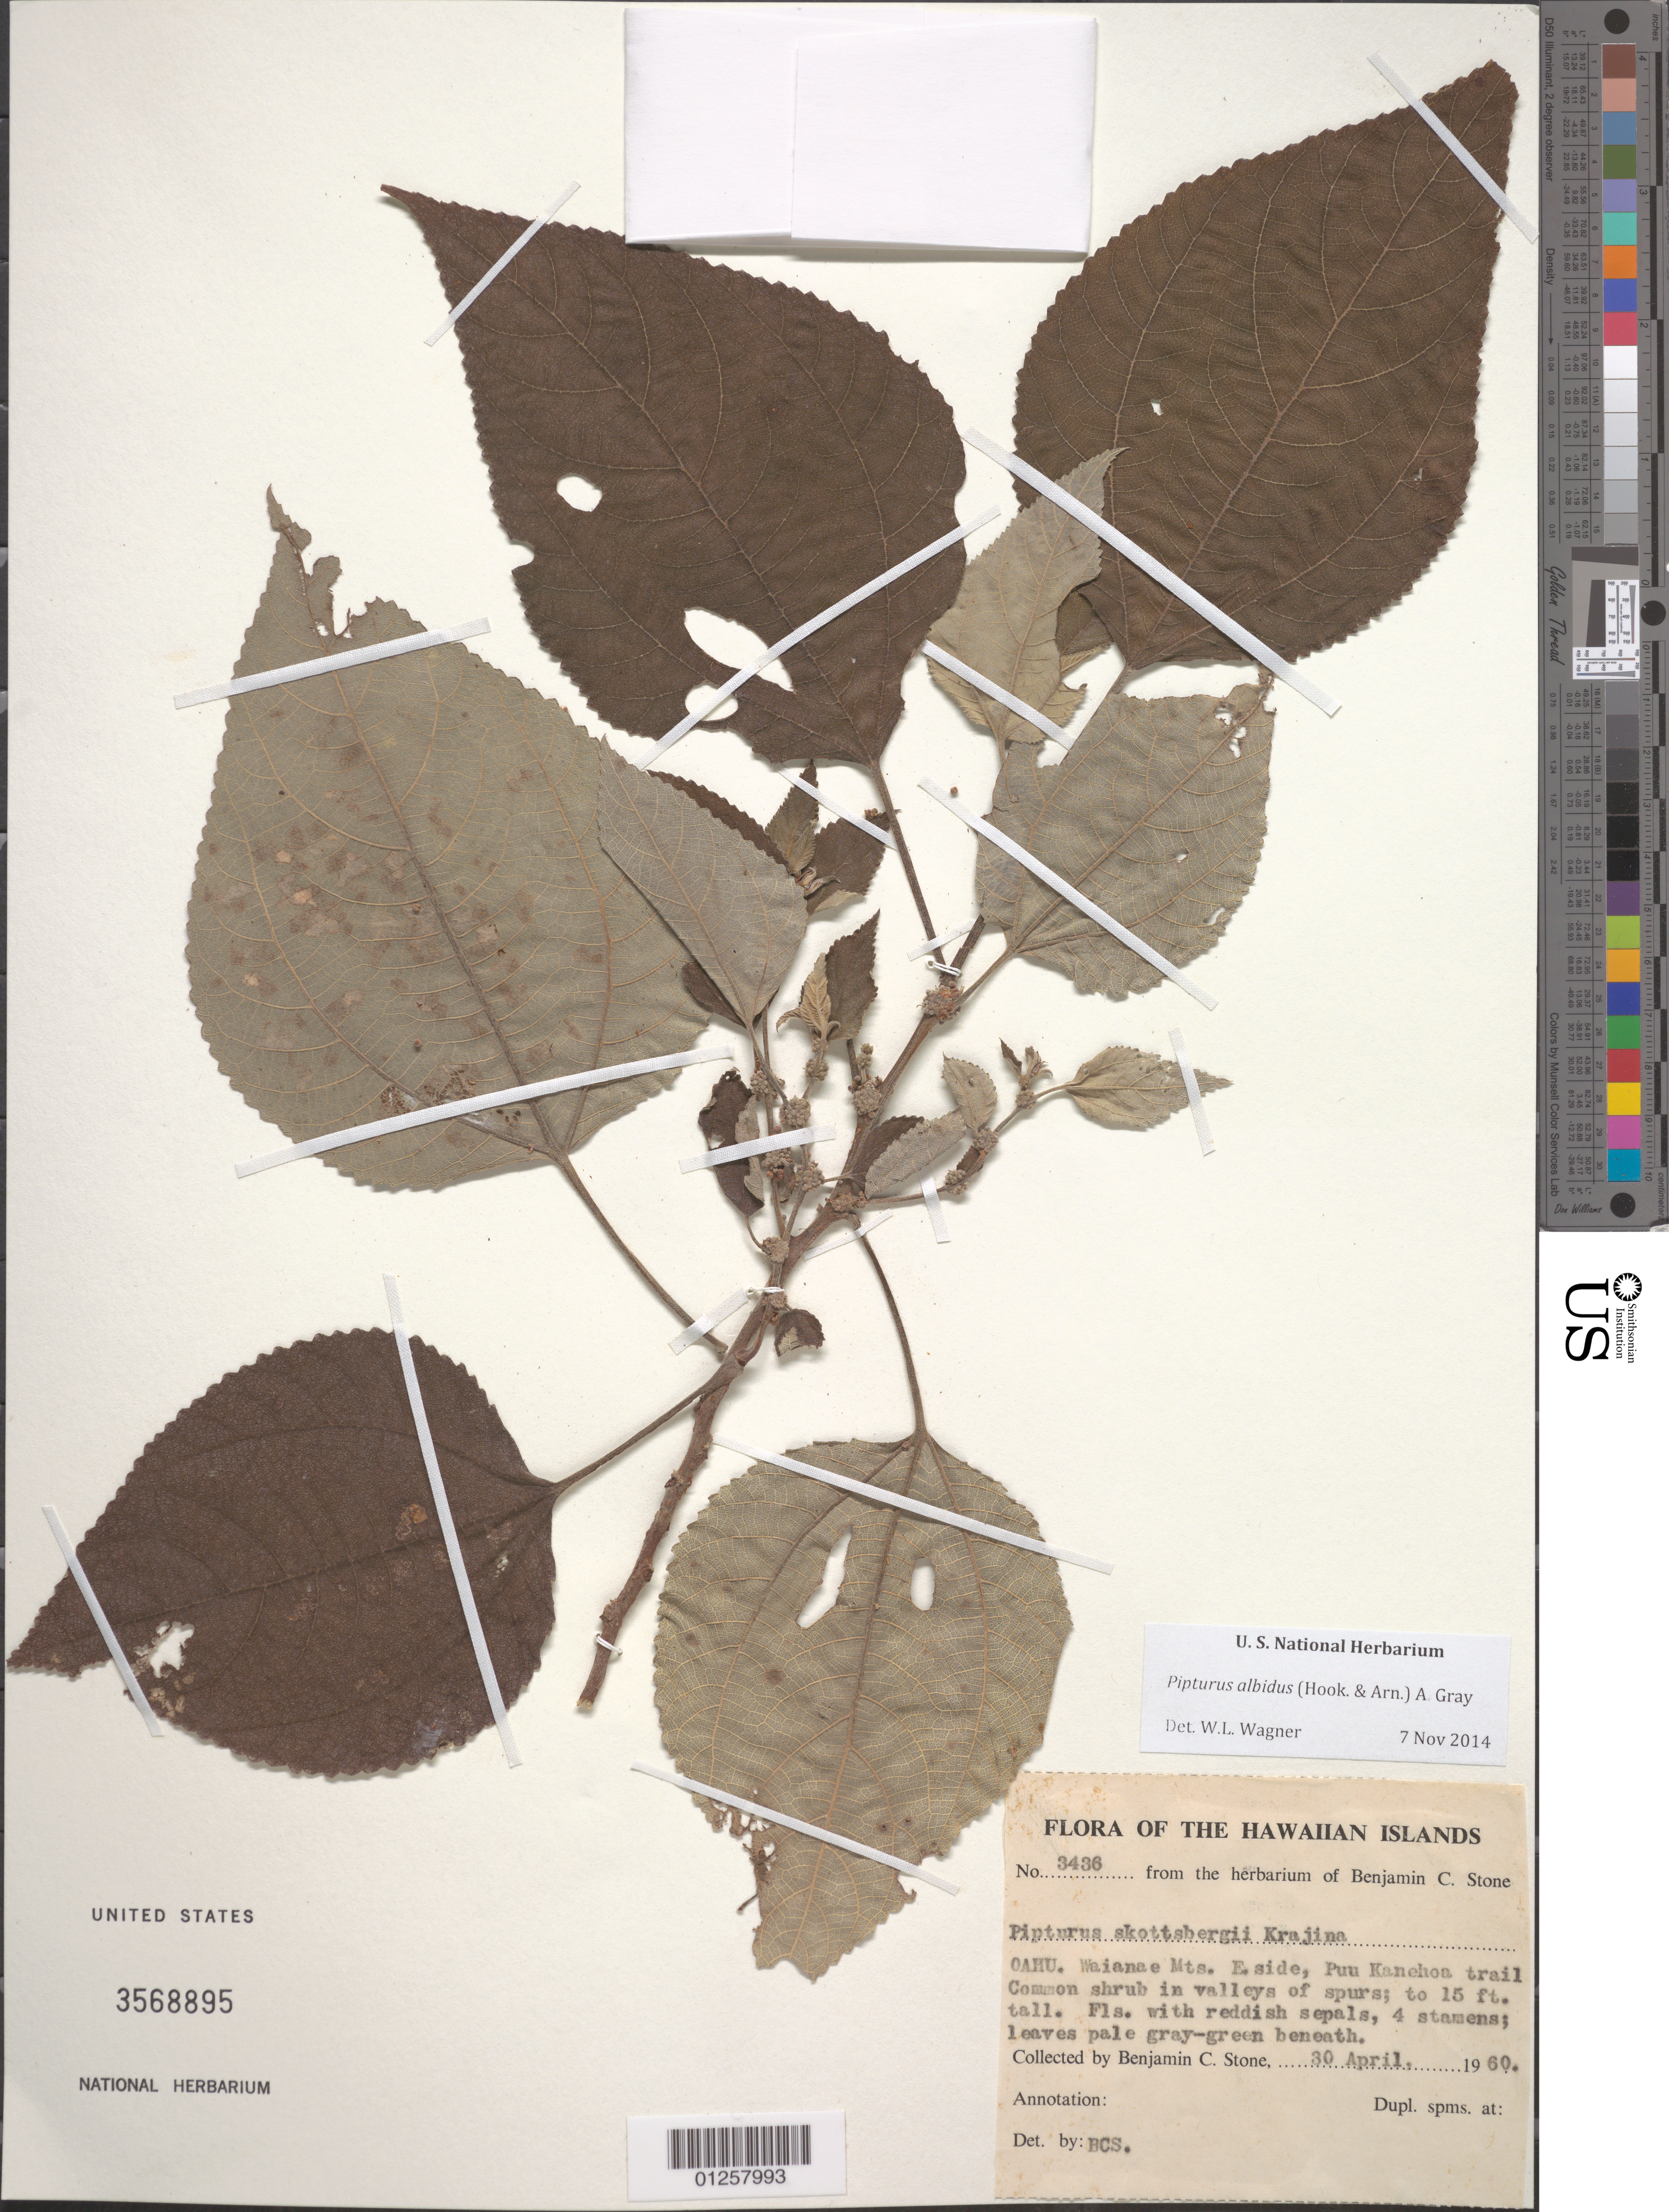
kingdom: Plantae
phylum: Tracheophyta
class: Magnoliopsida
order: Rosales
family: Urticaceae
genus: Pipturus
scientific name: Pipturus albidus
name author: (Hook. & Arn.) A. Gray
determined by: Wagner, W. L., (BOT), Smithsonian Institution - National Museum of Natural History (UNITED STATES)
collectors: B. C. Stone et al.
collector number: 3436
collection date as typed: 30 Apr 1960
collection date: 1960-04-30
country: United States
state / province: Hawaii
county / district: Honolulu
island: Oahu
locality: Waianae Mts. E side, Puu Kanehoa trail.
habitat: In valleys.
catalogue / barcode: US 3568895